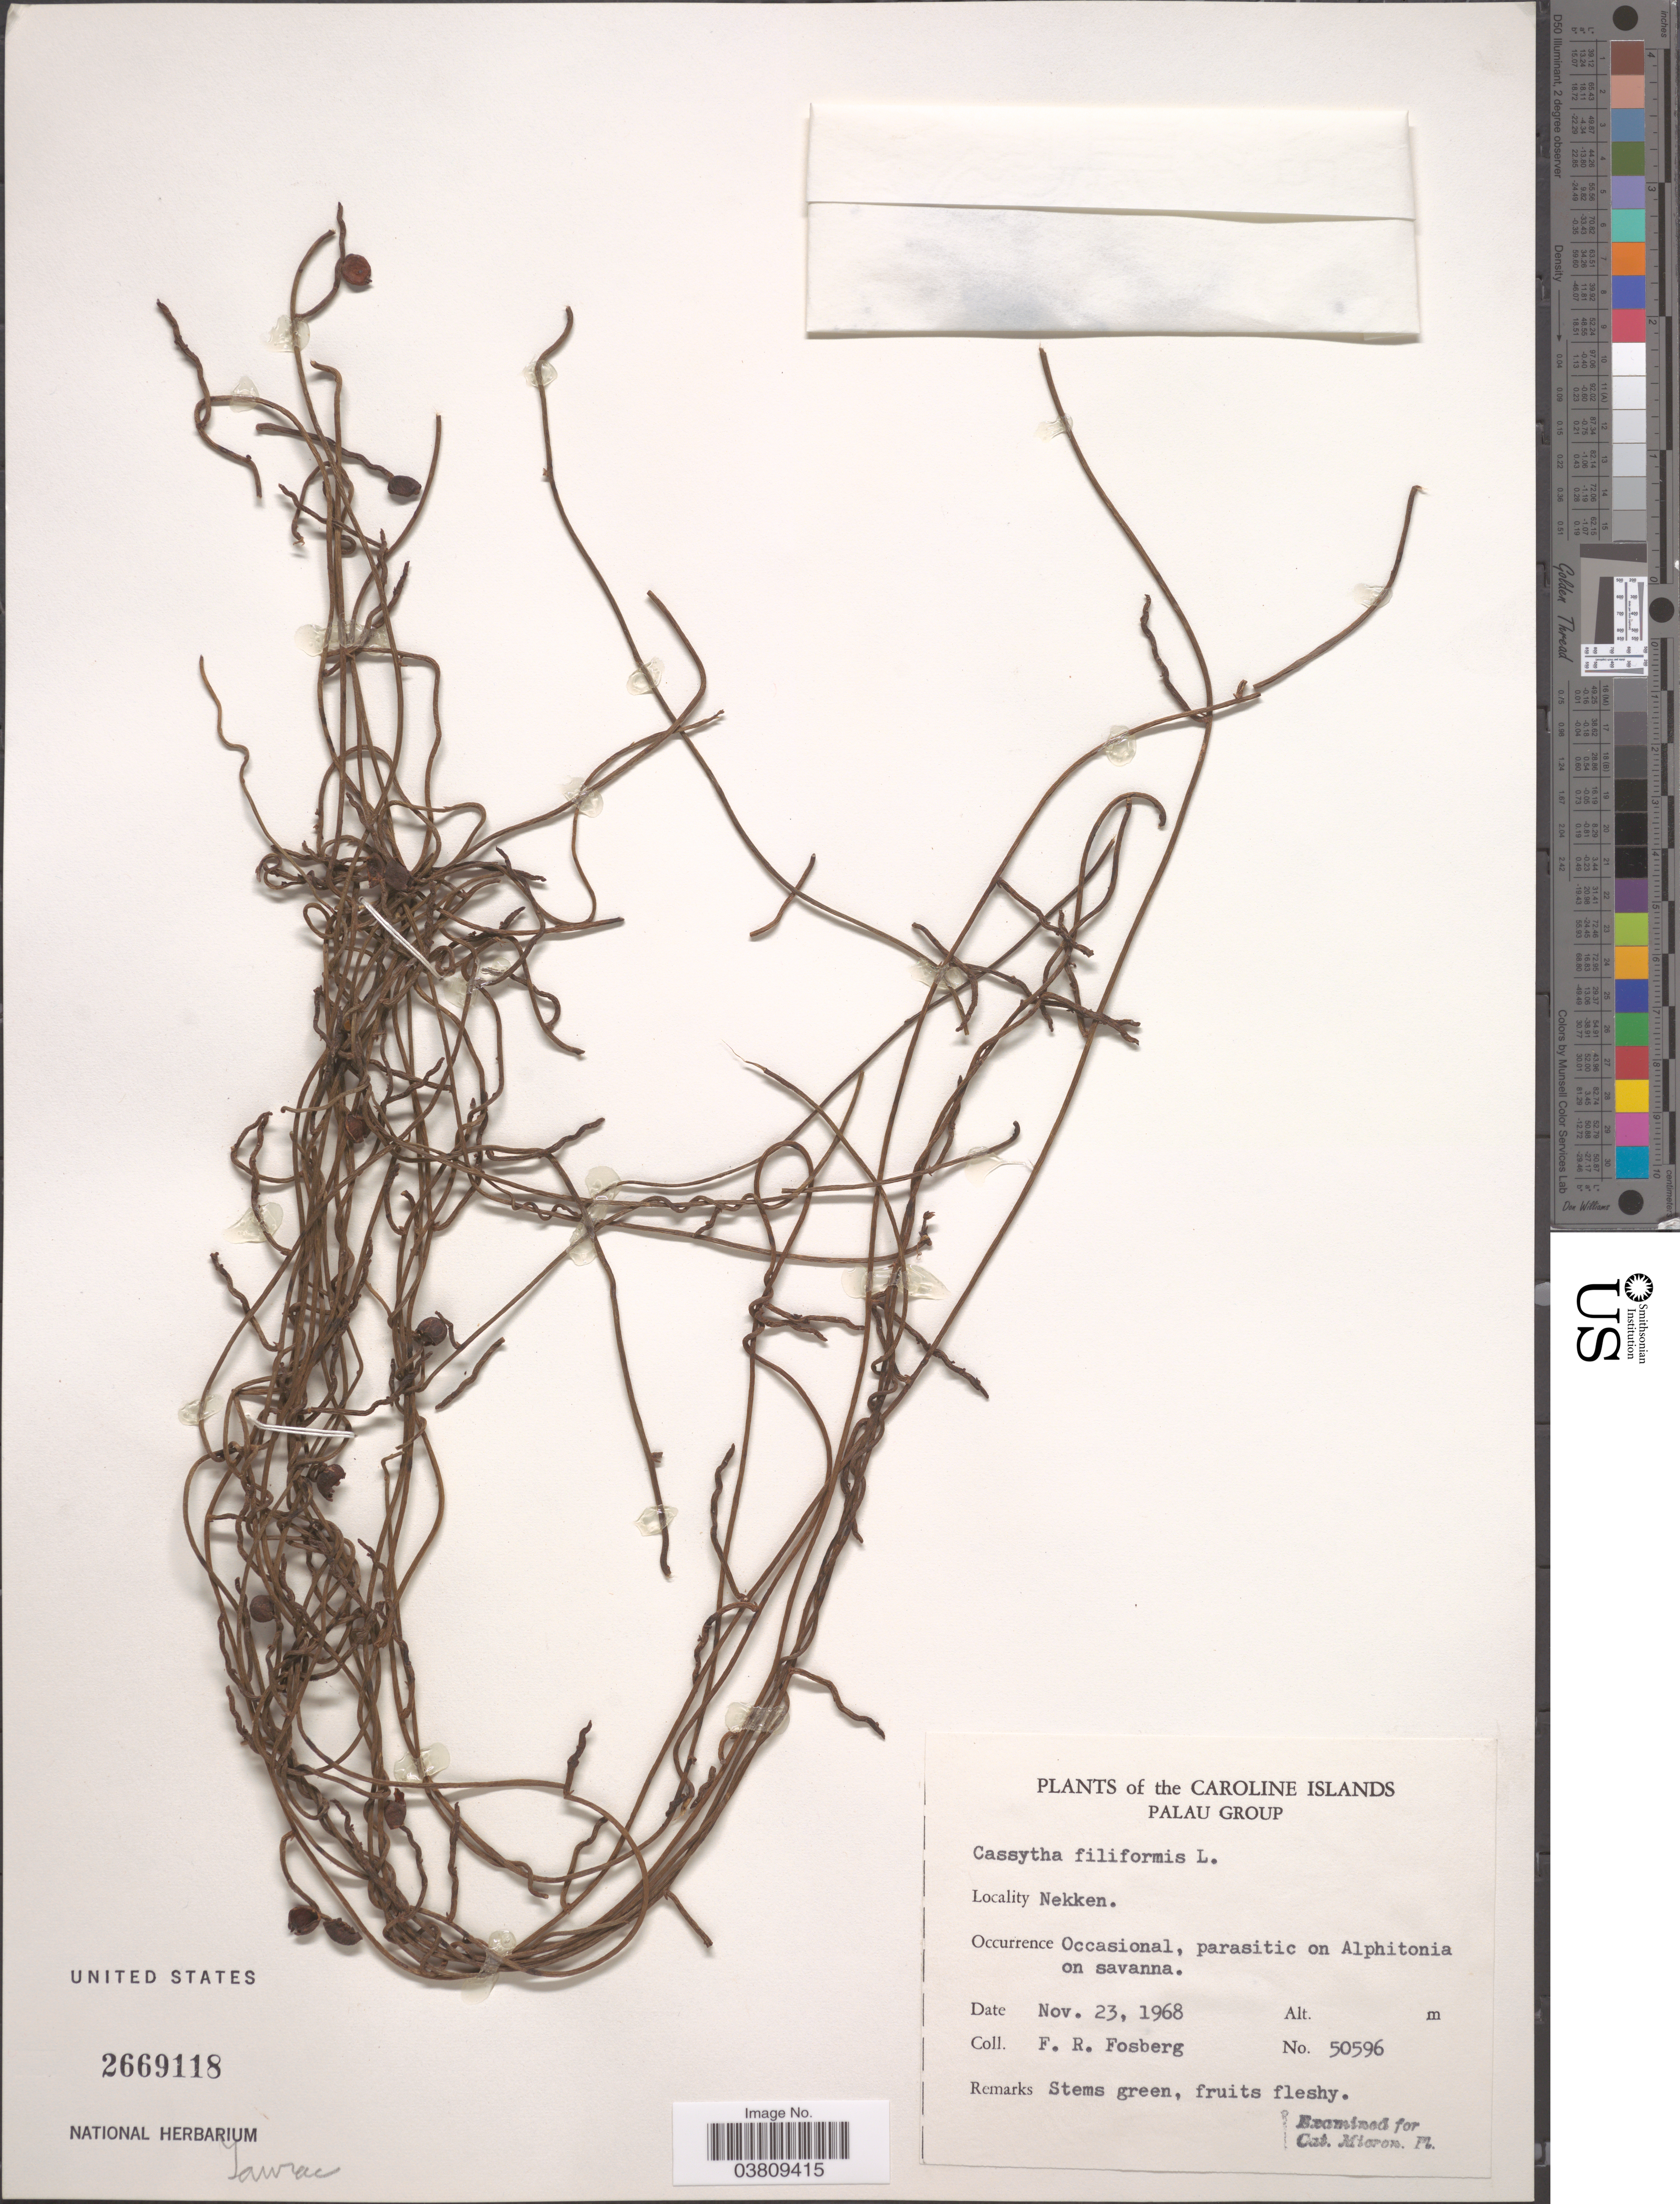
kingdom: Plantae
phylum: Tracheophyta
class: Magnoliopsida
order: Laurales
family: Lauraceae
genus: Cassytha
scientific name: Cassytha filiformis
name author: L.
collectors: F. R. Fosberg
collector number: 50596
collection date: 1968-11-23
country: Palau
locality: The Caroline Islands. Palau Group. Nekken.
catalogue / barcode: US 2669118